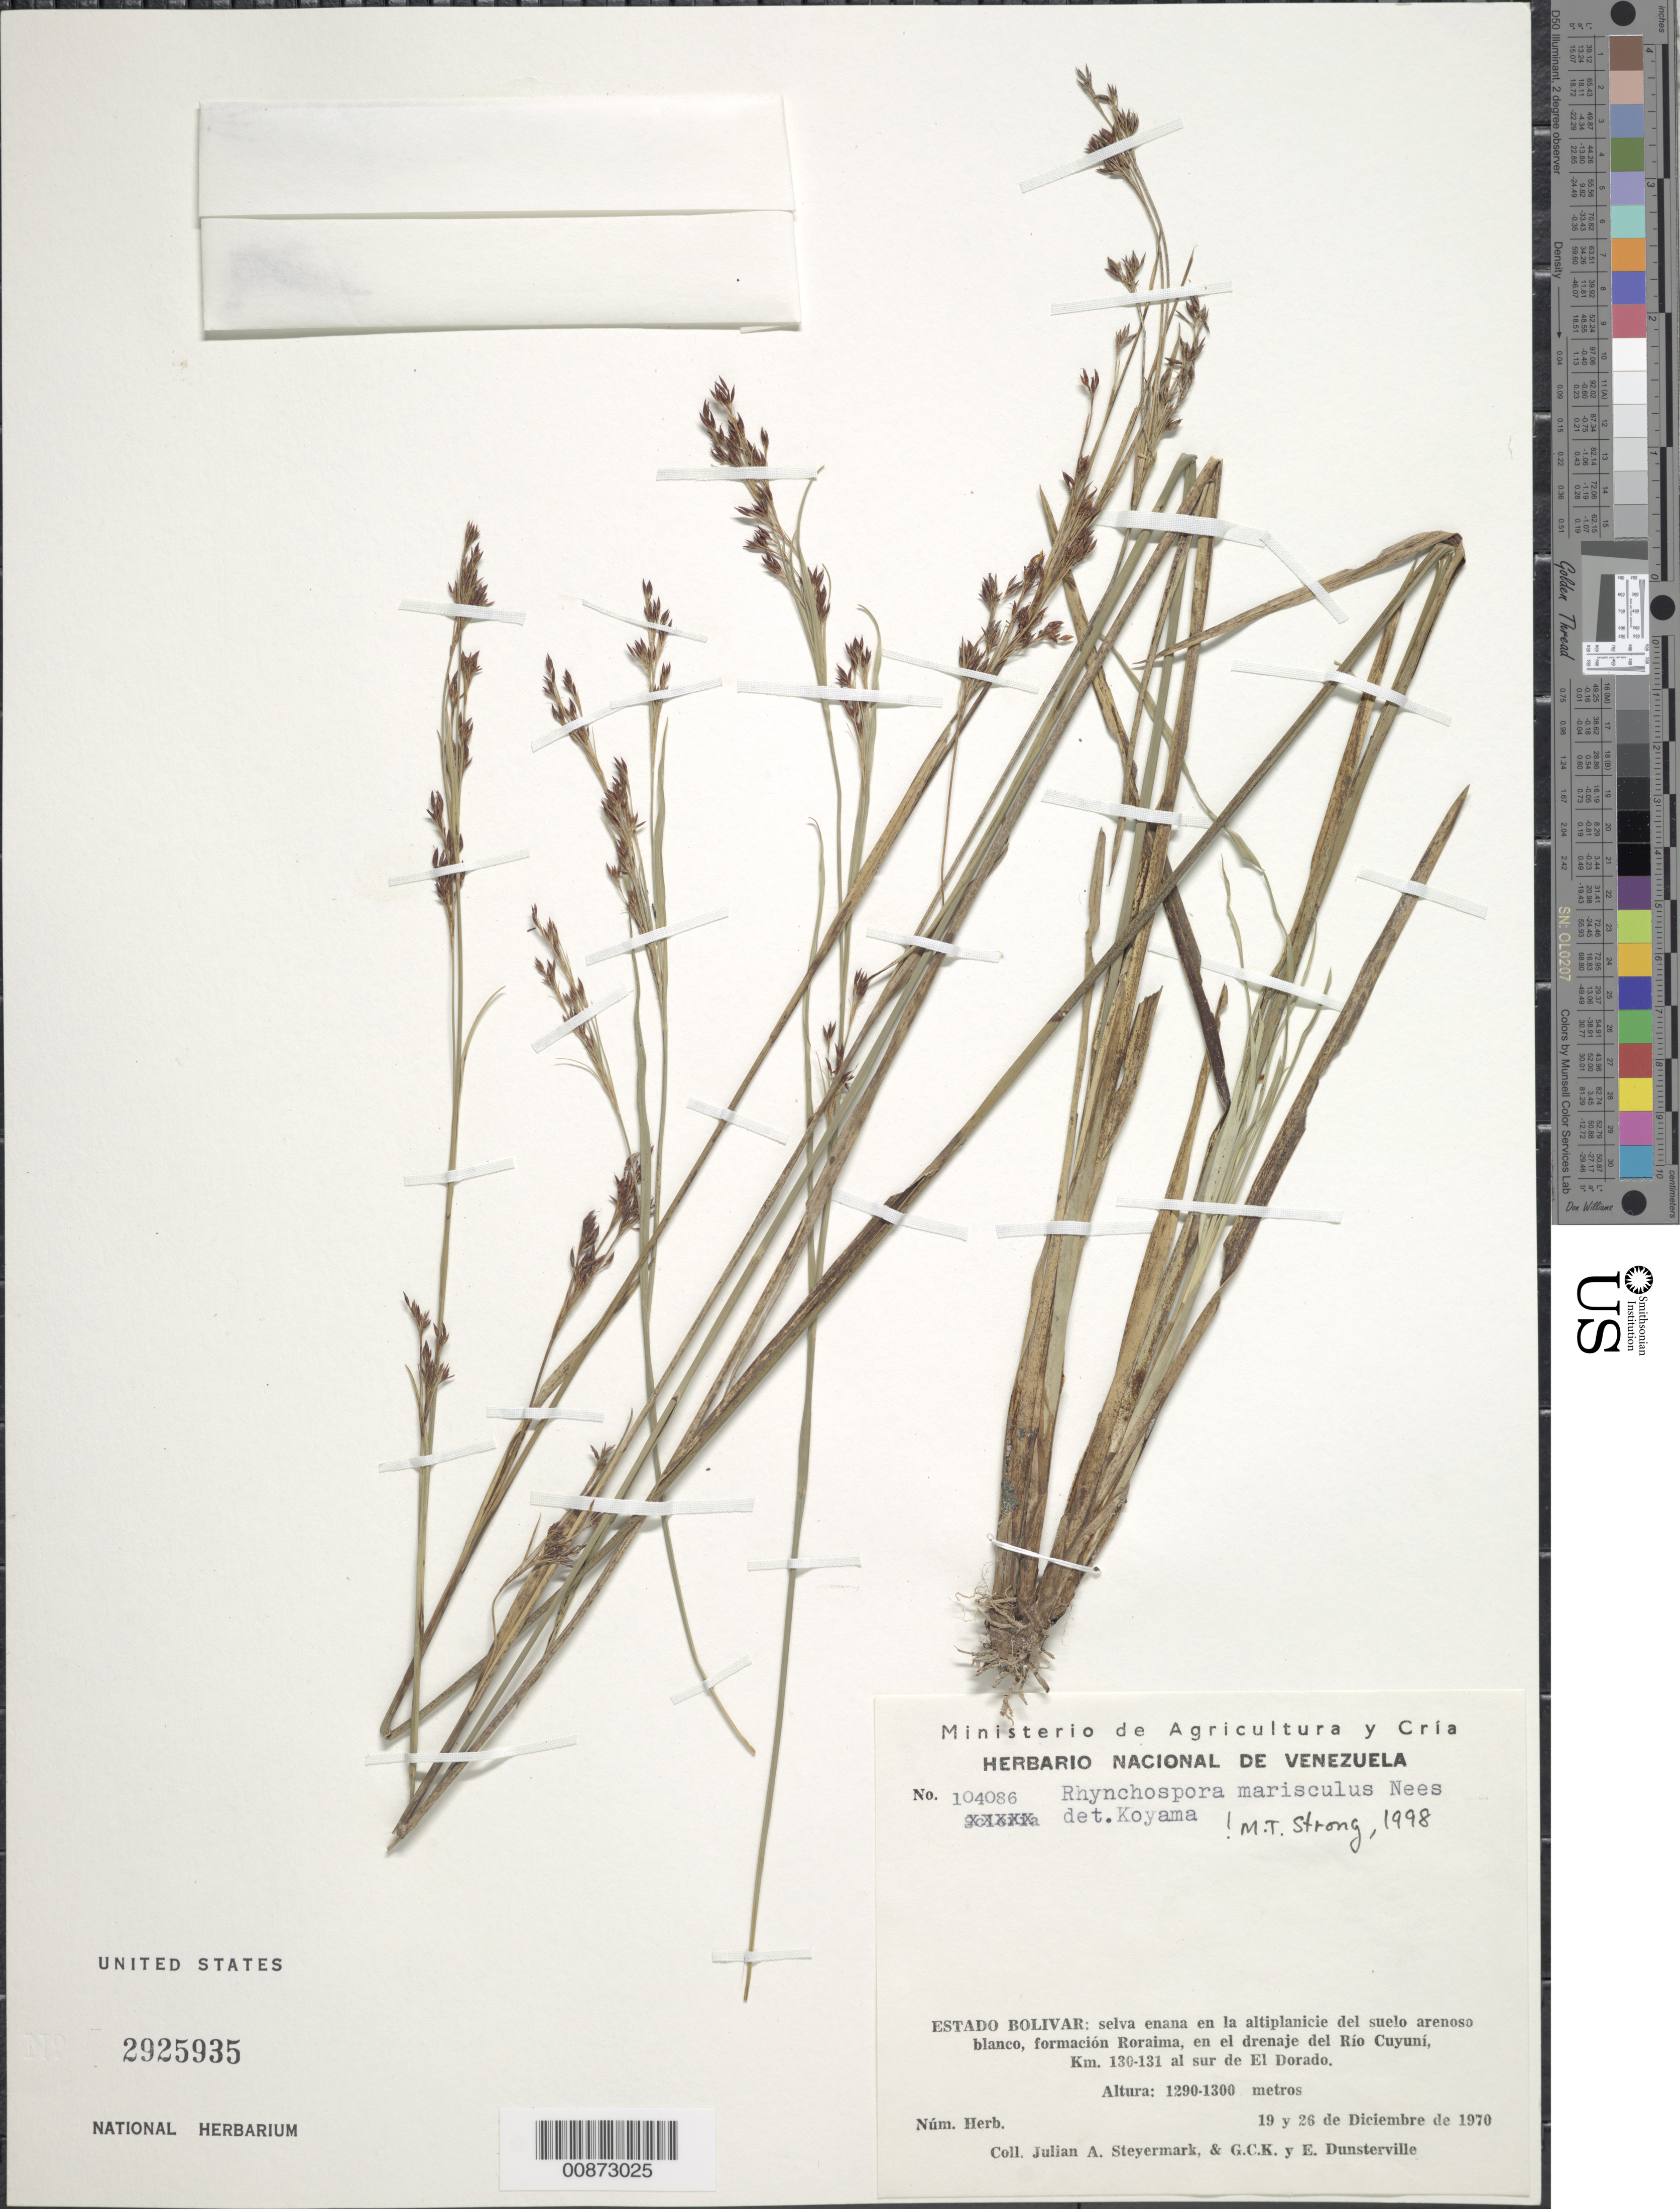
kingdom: Plantae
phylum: Tracheophyta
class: Liliopsida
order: Poales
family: Cyperaceae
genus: Rhynchospora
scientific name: Rhynchospora marisculus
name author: Lindl. & Nees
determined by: Strong, M. T., (US), Smithsonian Institution - National Museum of Natural History (UNITED STATES)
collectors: J. Steyermark, G. C. K. Dunsterville & E. Dunsterville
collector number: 104086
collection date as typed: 19-Dec-70 to 26-Dec-70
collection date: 1970-12-19/1970-12-26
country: Venezuela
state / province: Bolívar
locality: Roraima, Río Cuyuní drainage, 130-131 km S of El Dorado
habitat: Selva enana en la altiplanicie del suelo arenosa blanco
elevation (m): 1290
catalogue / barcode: US 2925935